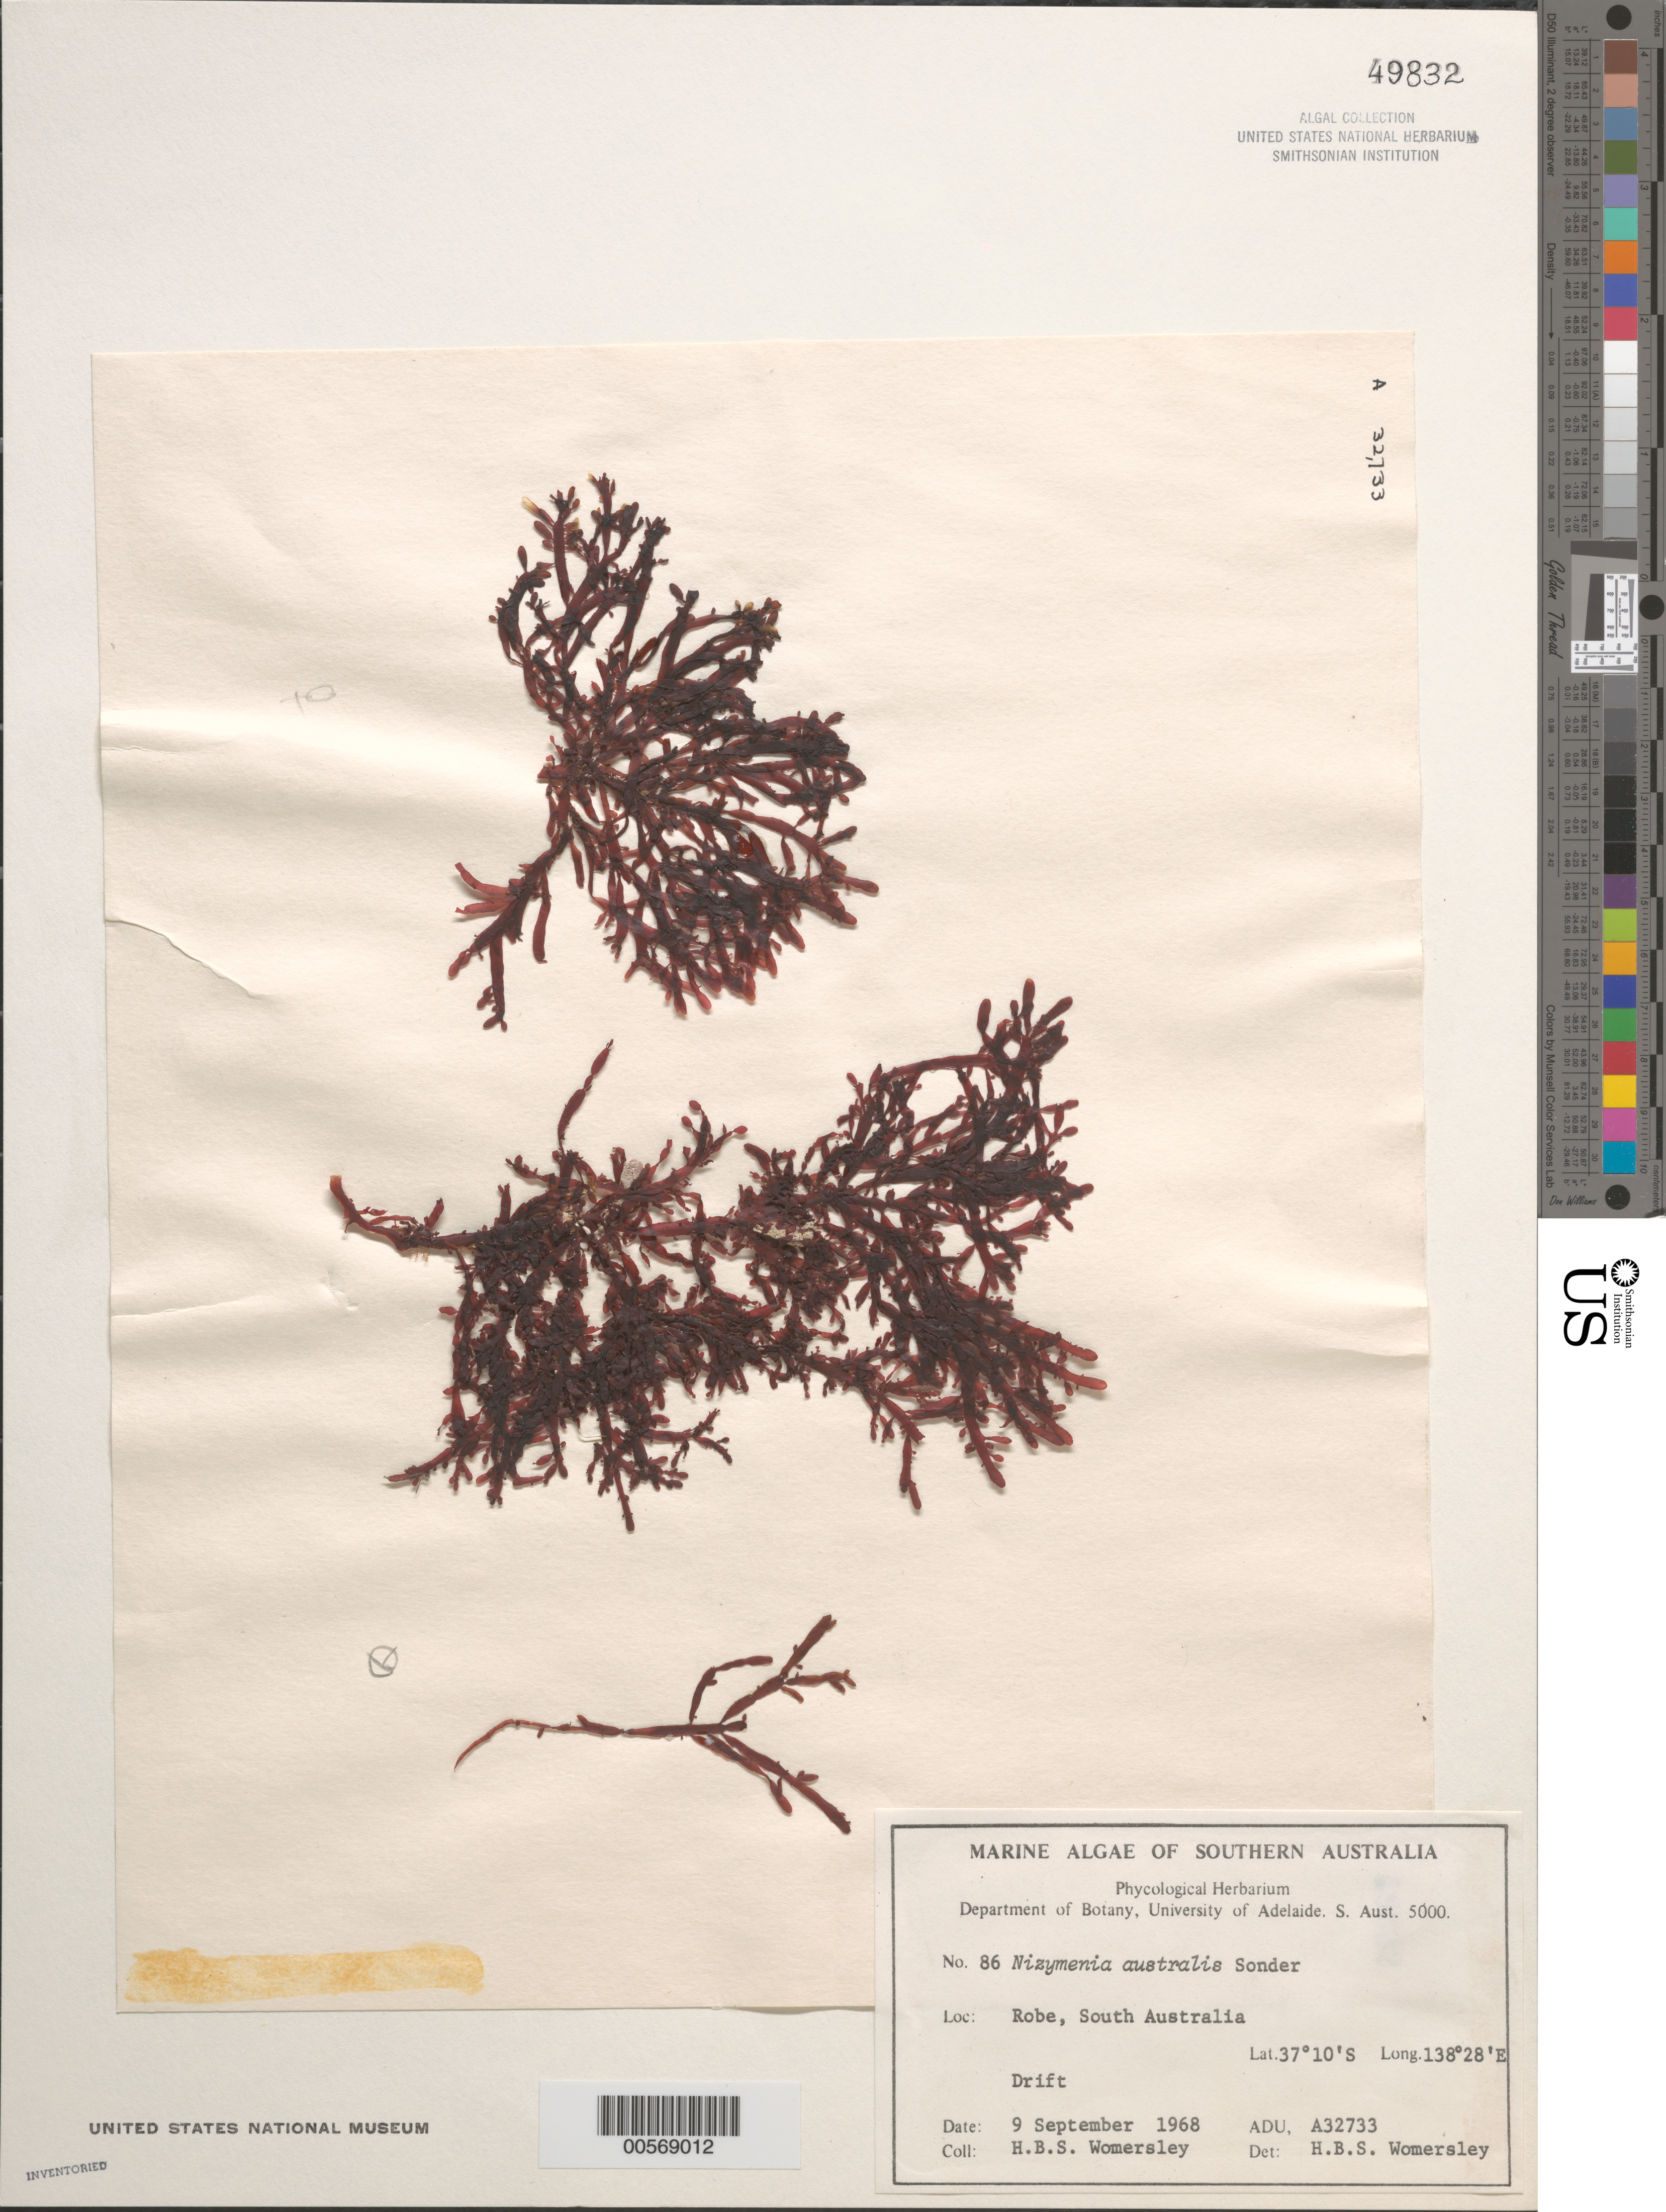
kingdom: Plantae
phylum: Rhodophyta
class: Florideophyceae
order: Gigartinales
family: Nizymeniaceae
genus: Nizymenia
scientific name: Nizymenia australis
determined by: Womersley, H. B. S.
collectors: H. B. S. Womersley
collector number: ADU A32733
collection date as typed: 09 Sep 1968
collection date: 1968-09-09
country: Australia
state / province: South Australia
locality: Robe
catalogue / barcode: US 49832